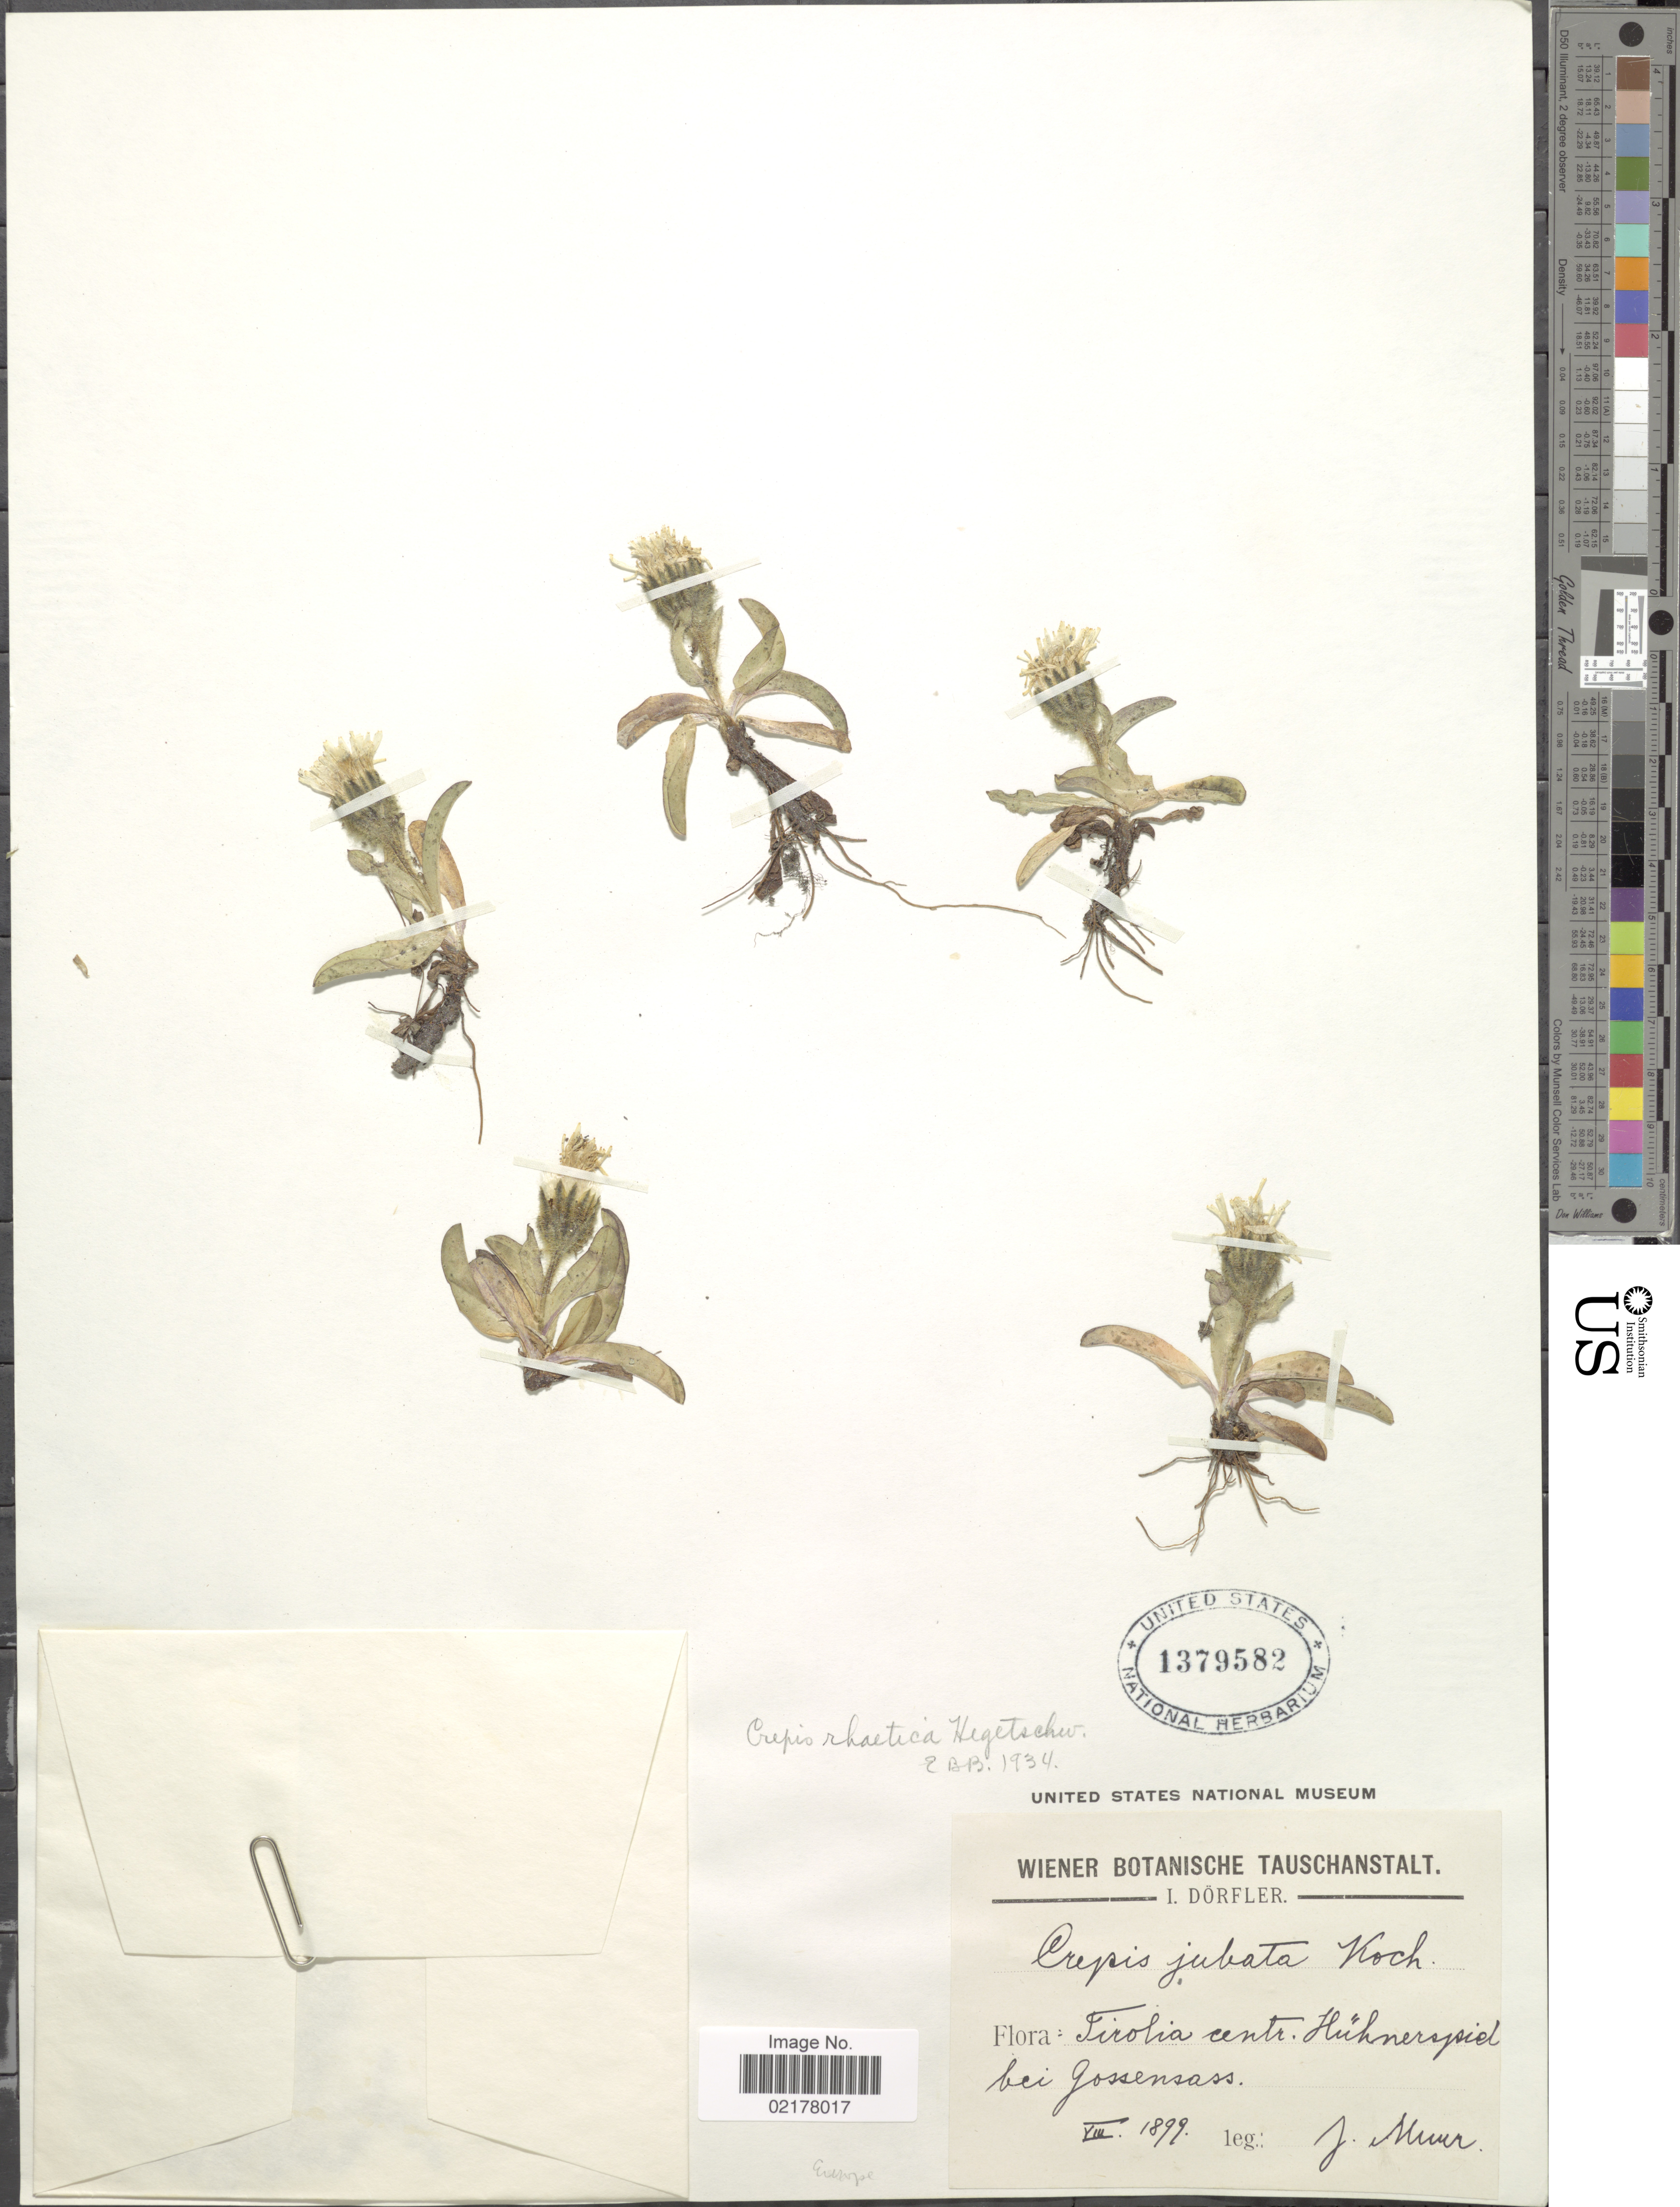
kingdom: Plantae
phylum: Tracheophyta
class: Magnoliopsida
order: Asterales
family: Asteraceae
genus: Crepis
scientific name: Crepis rhaetica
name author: Hegetschw.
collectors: J. Murr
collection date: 1899-08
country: Austria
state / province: Tirol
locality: Tirolia centr. Hühnerspiel bei Gossensass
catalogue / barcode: US 1379582